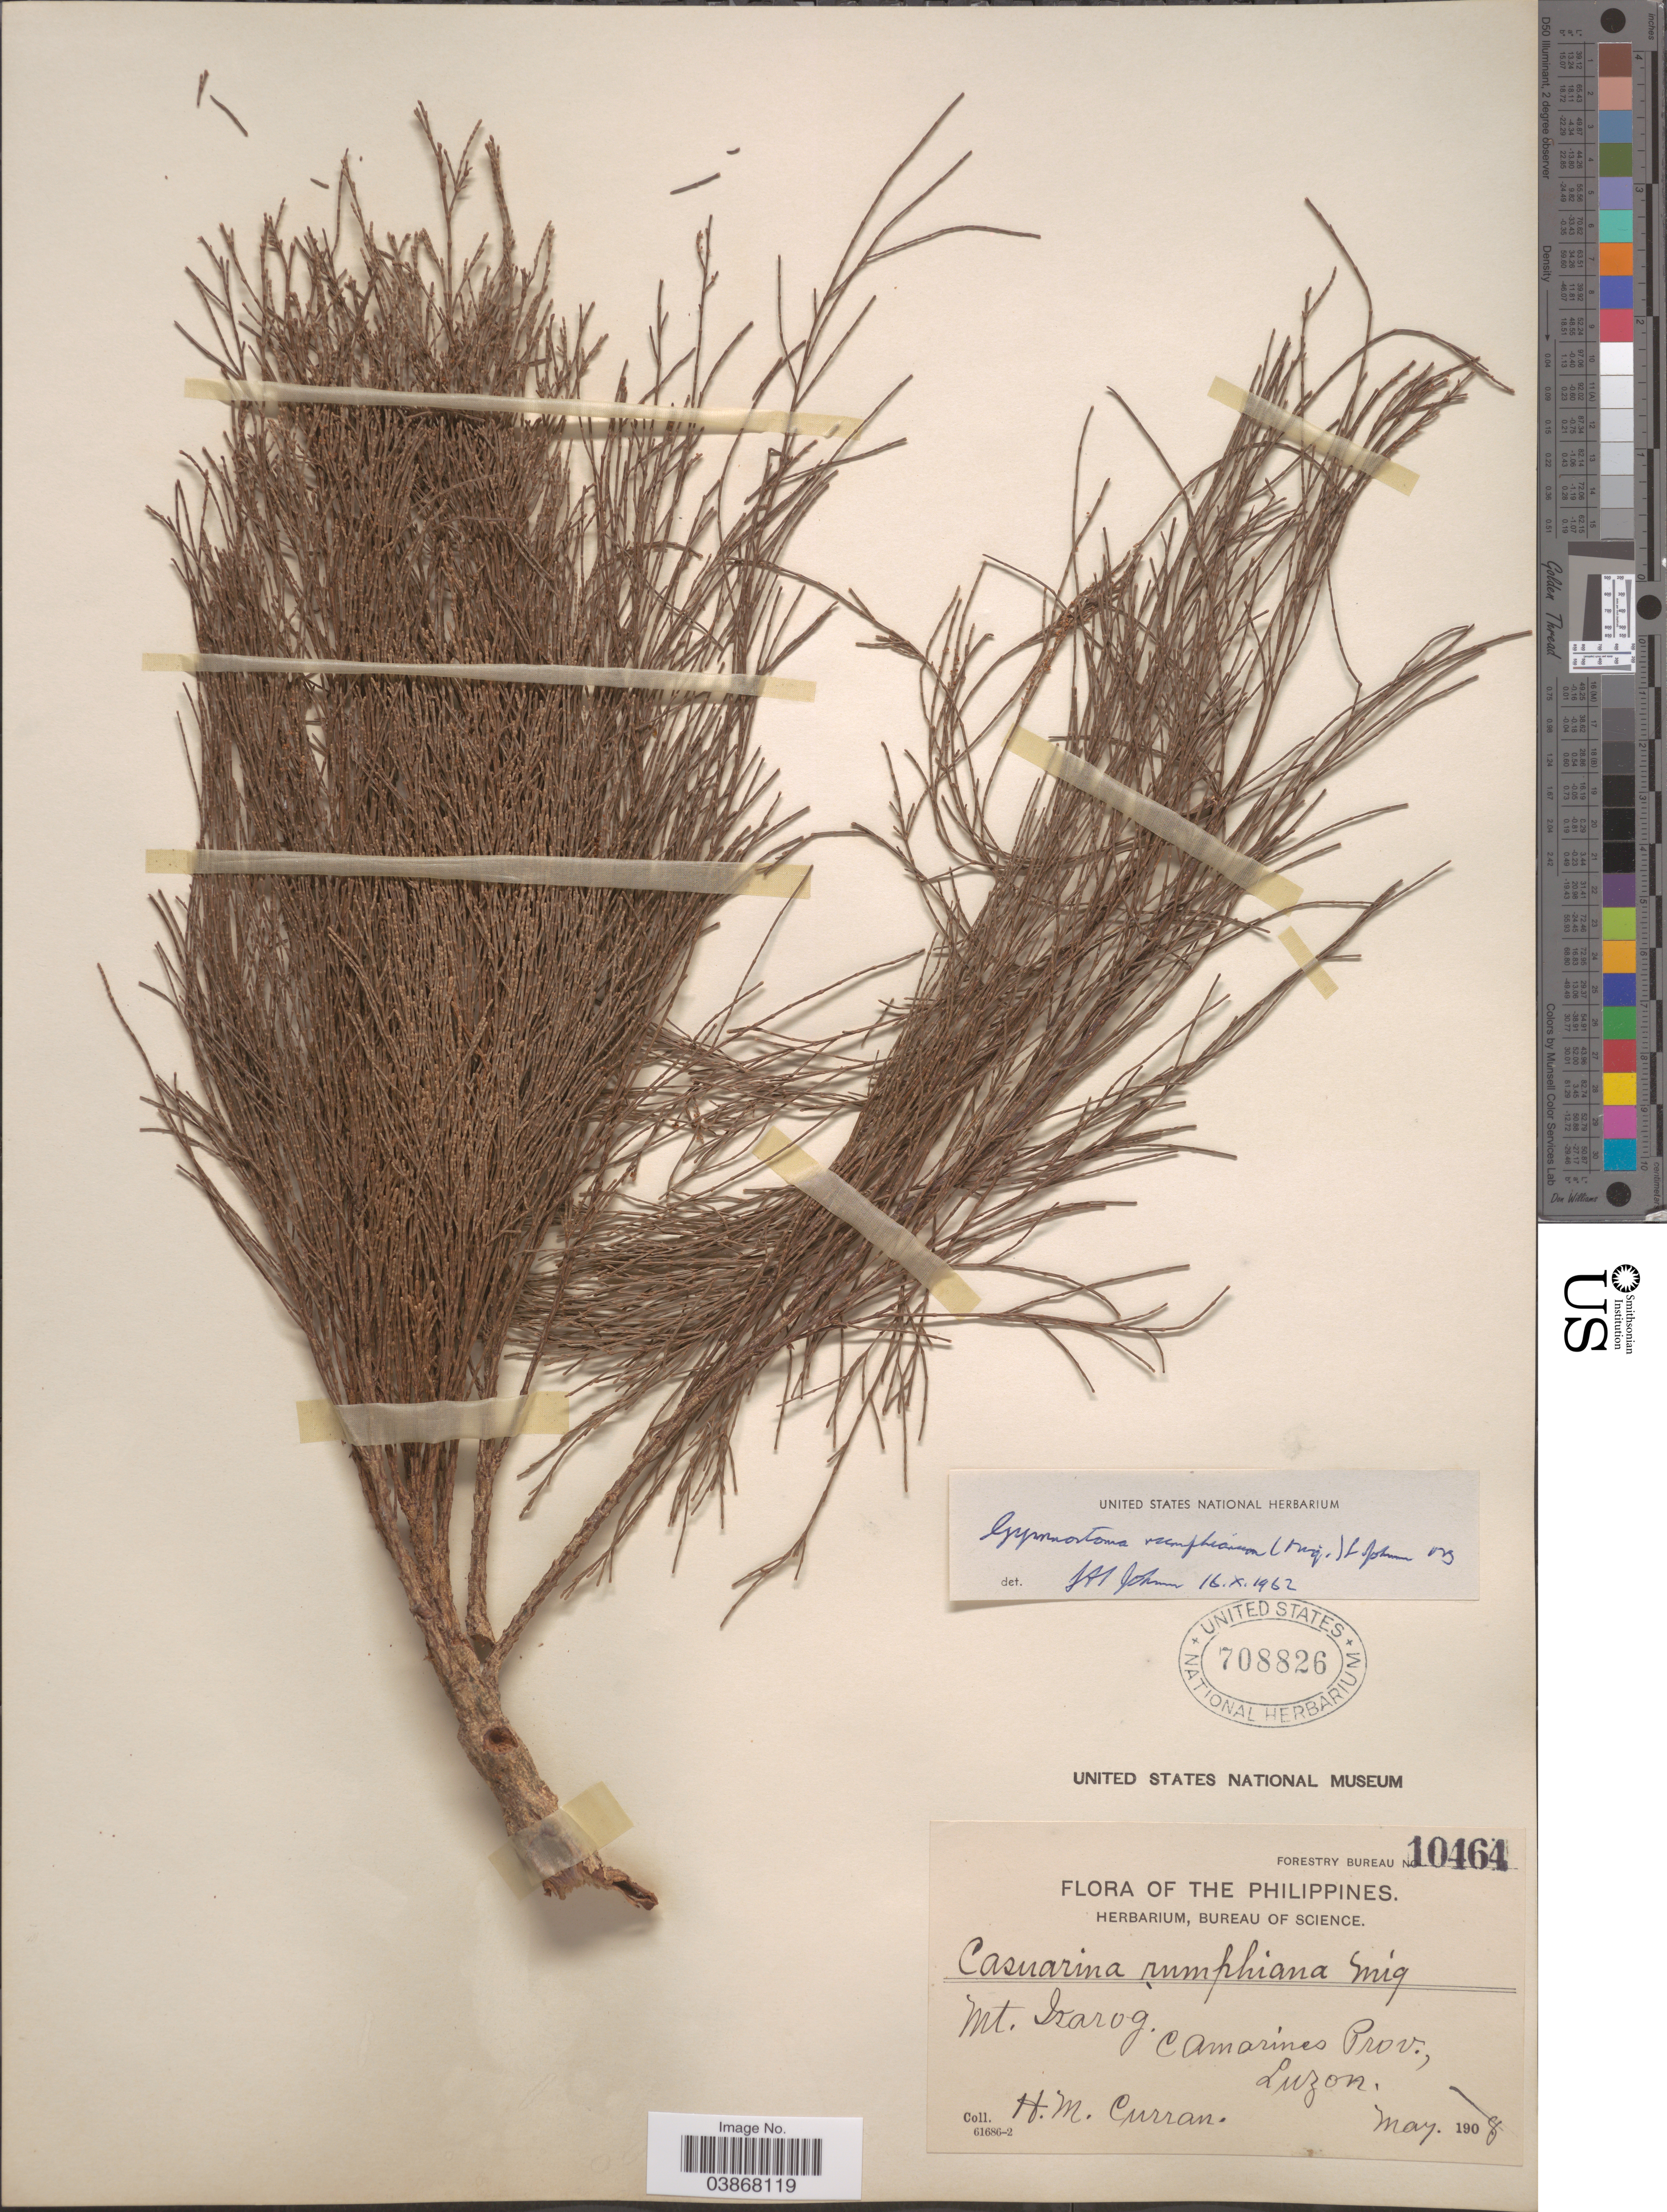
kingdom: Plantae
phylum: Tracheophyta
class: Magnoliopsida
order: Fagales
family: Casuarinaceae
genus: Gymnostoma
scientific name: Gymnostoma rumphianum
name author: (Miq.) L.A.S. Johnson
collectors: H. M. Curran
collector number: Forestry Bureau 10464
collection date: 1908-05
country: Philippines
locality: Mt. Isarog, Camarines Prov. Luzon.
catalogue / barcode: US 708826